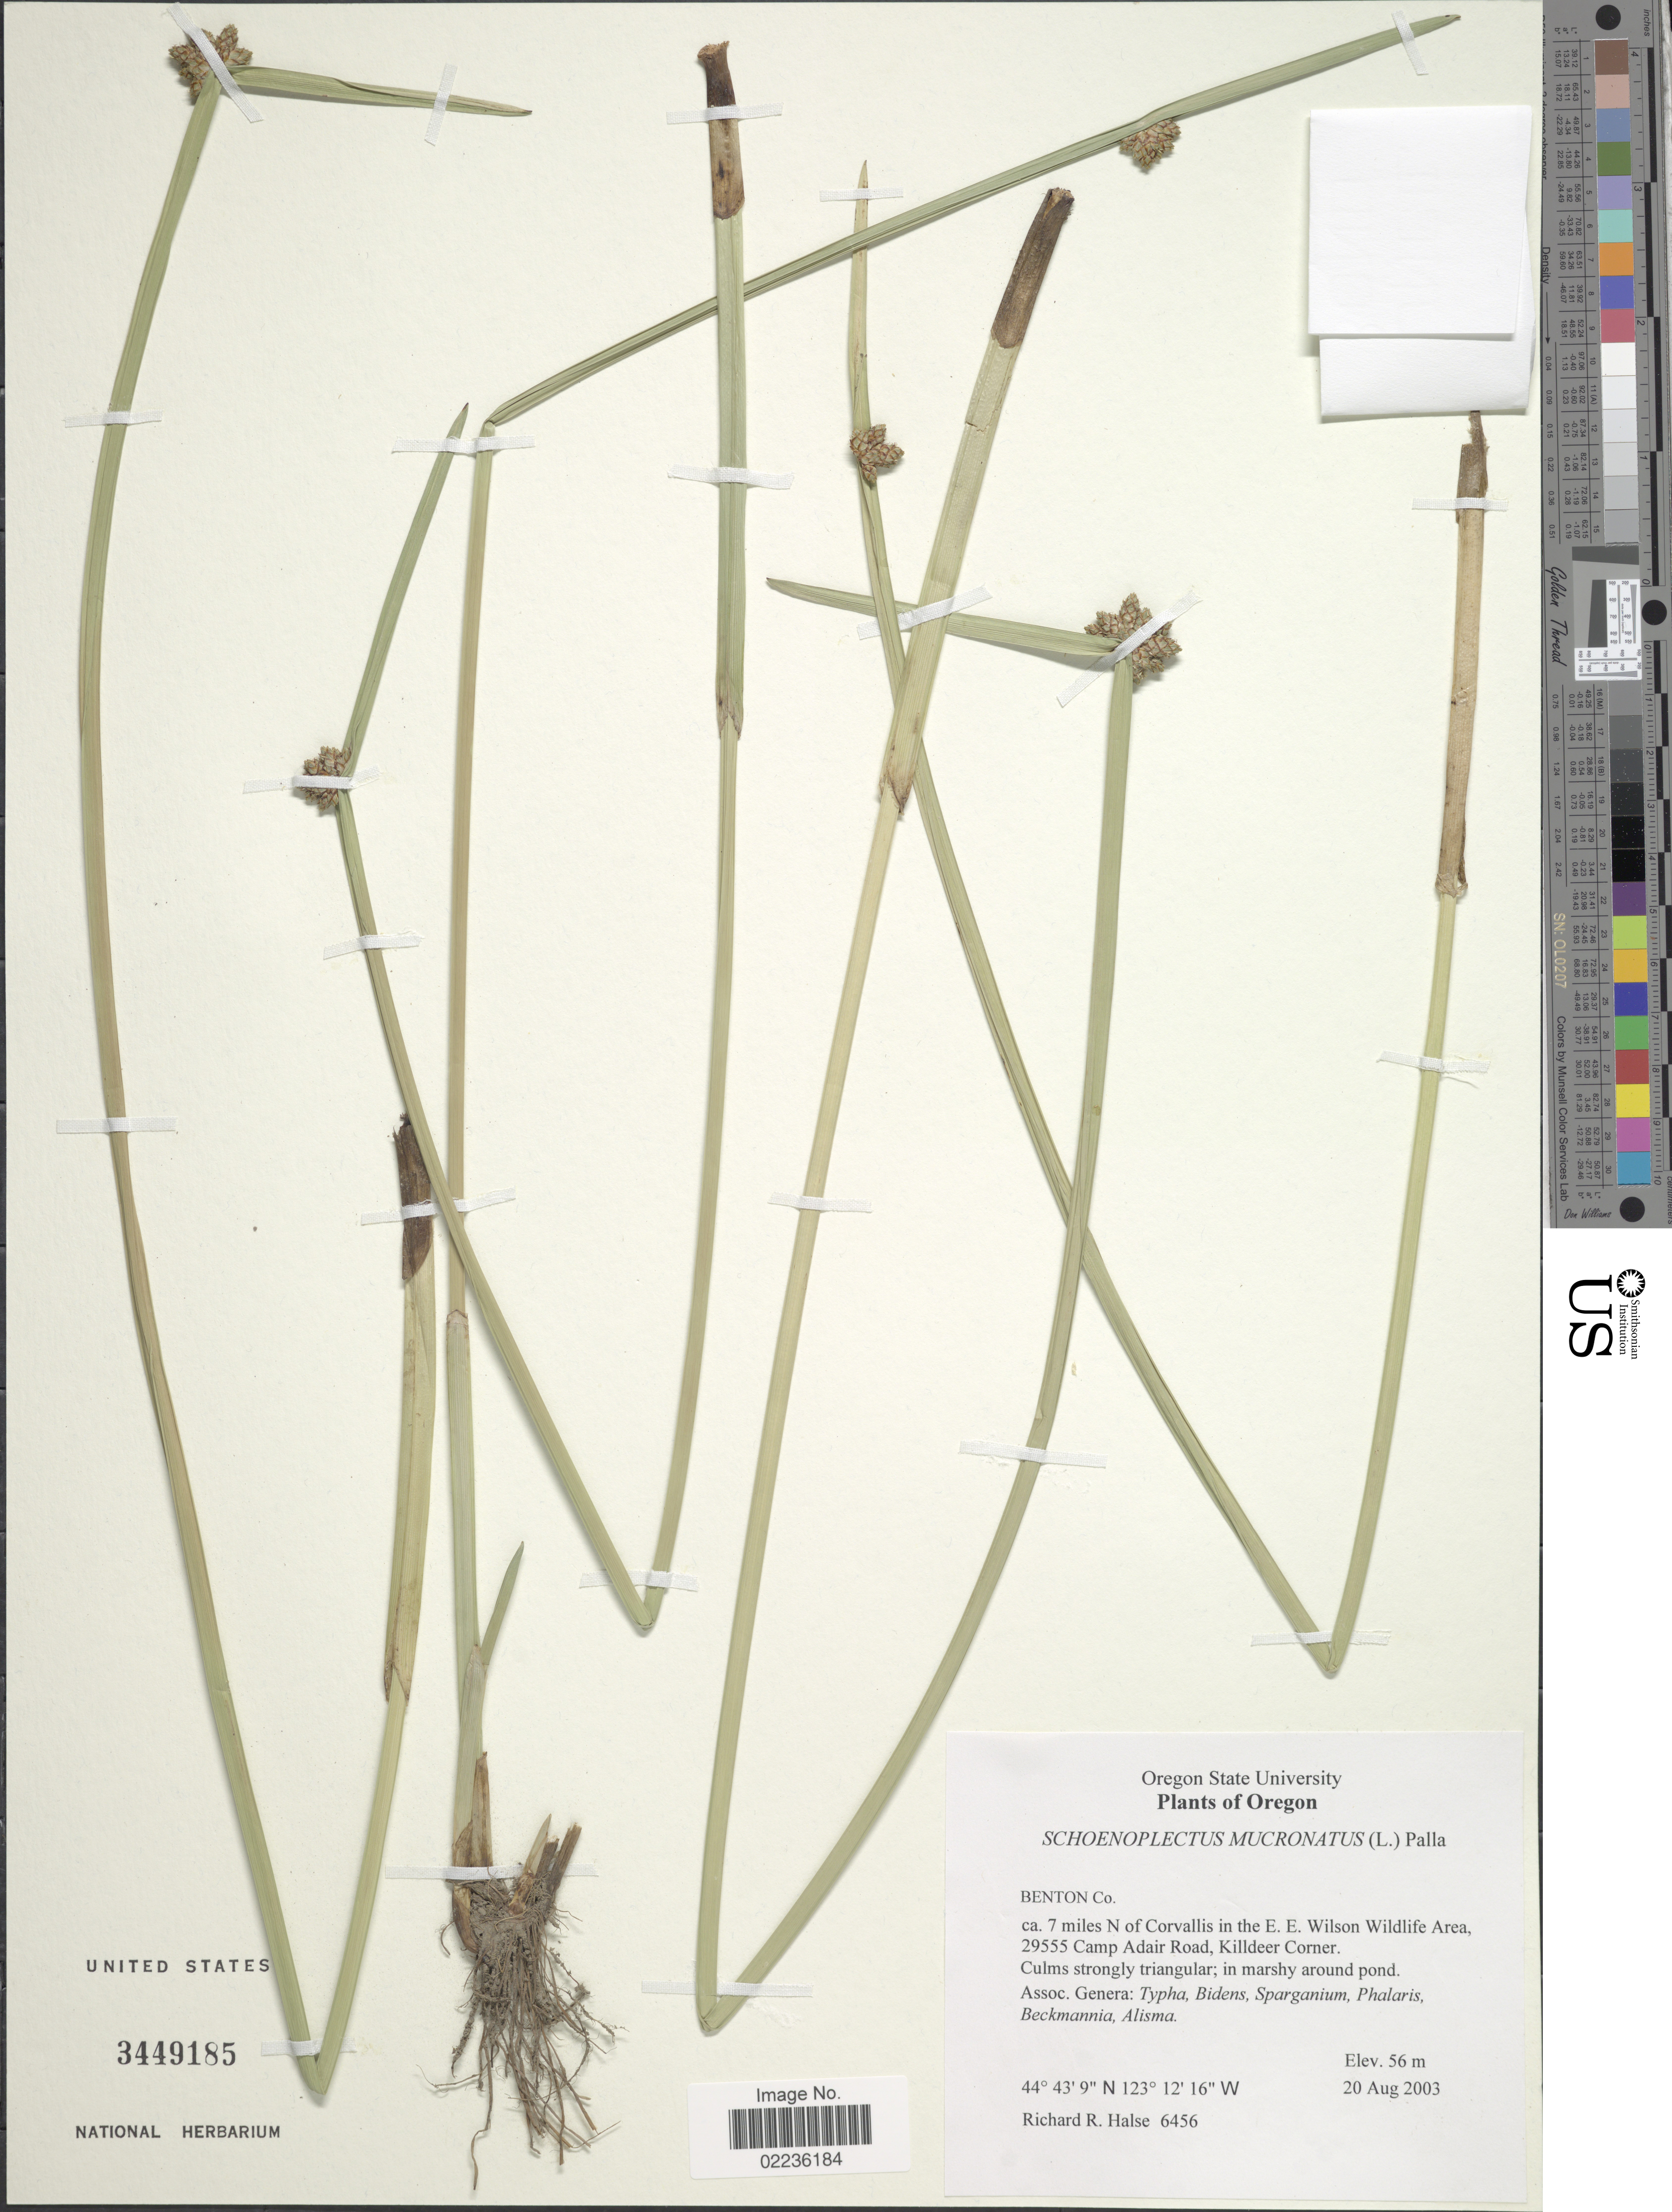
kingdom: Plantae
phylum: Tracheophyta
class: Liliopsida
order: Poales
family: Cyperaceae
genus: Schoenoplectus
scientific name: Schoenoplectus mucronatus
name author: (L.) Palla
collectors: R. Halse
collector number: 6456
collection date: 2003-08-20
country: United States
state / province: Oregon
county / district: Benton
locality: Benton Co. ca. 7 miles N of Corvallis in the E. E. Wilson Wildlife Area, 29555 Camp Adair Road, Killdeer Corner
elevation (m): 56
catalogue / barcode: US 3449185